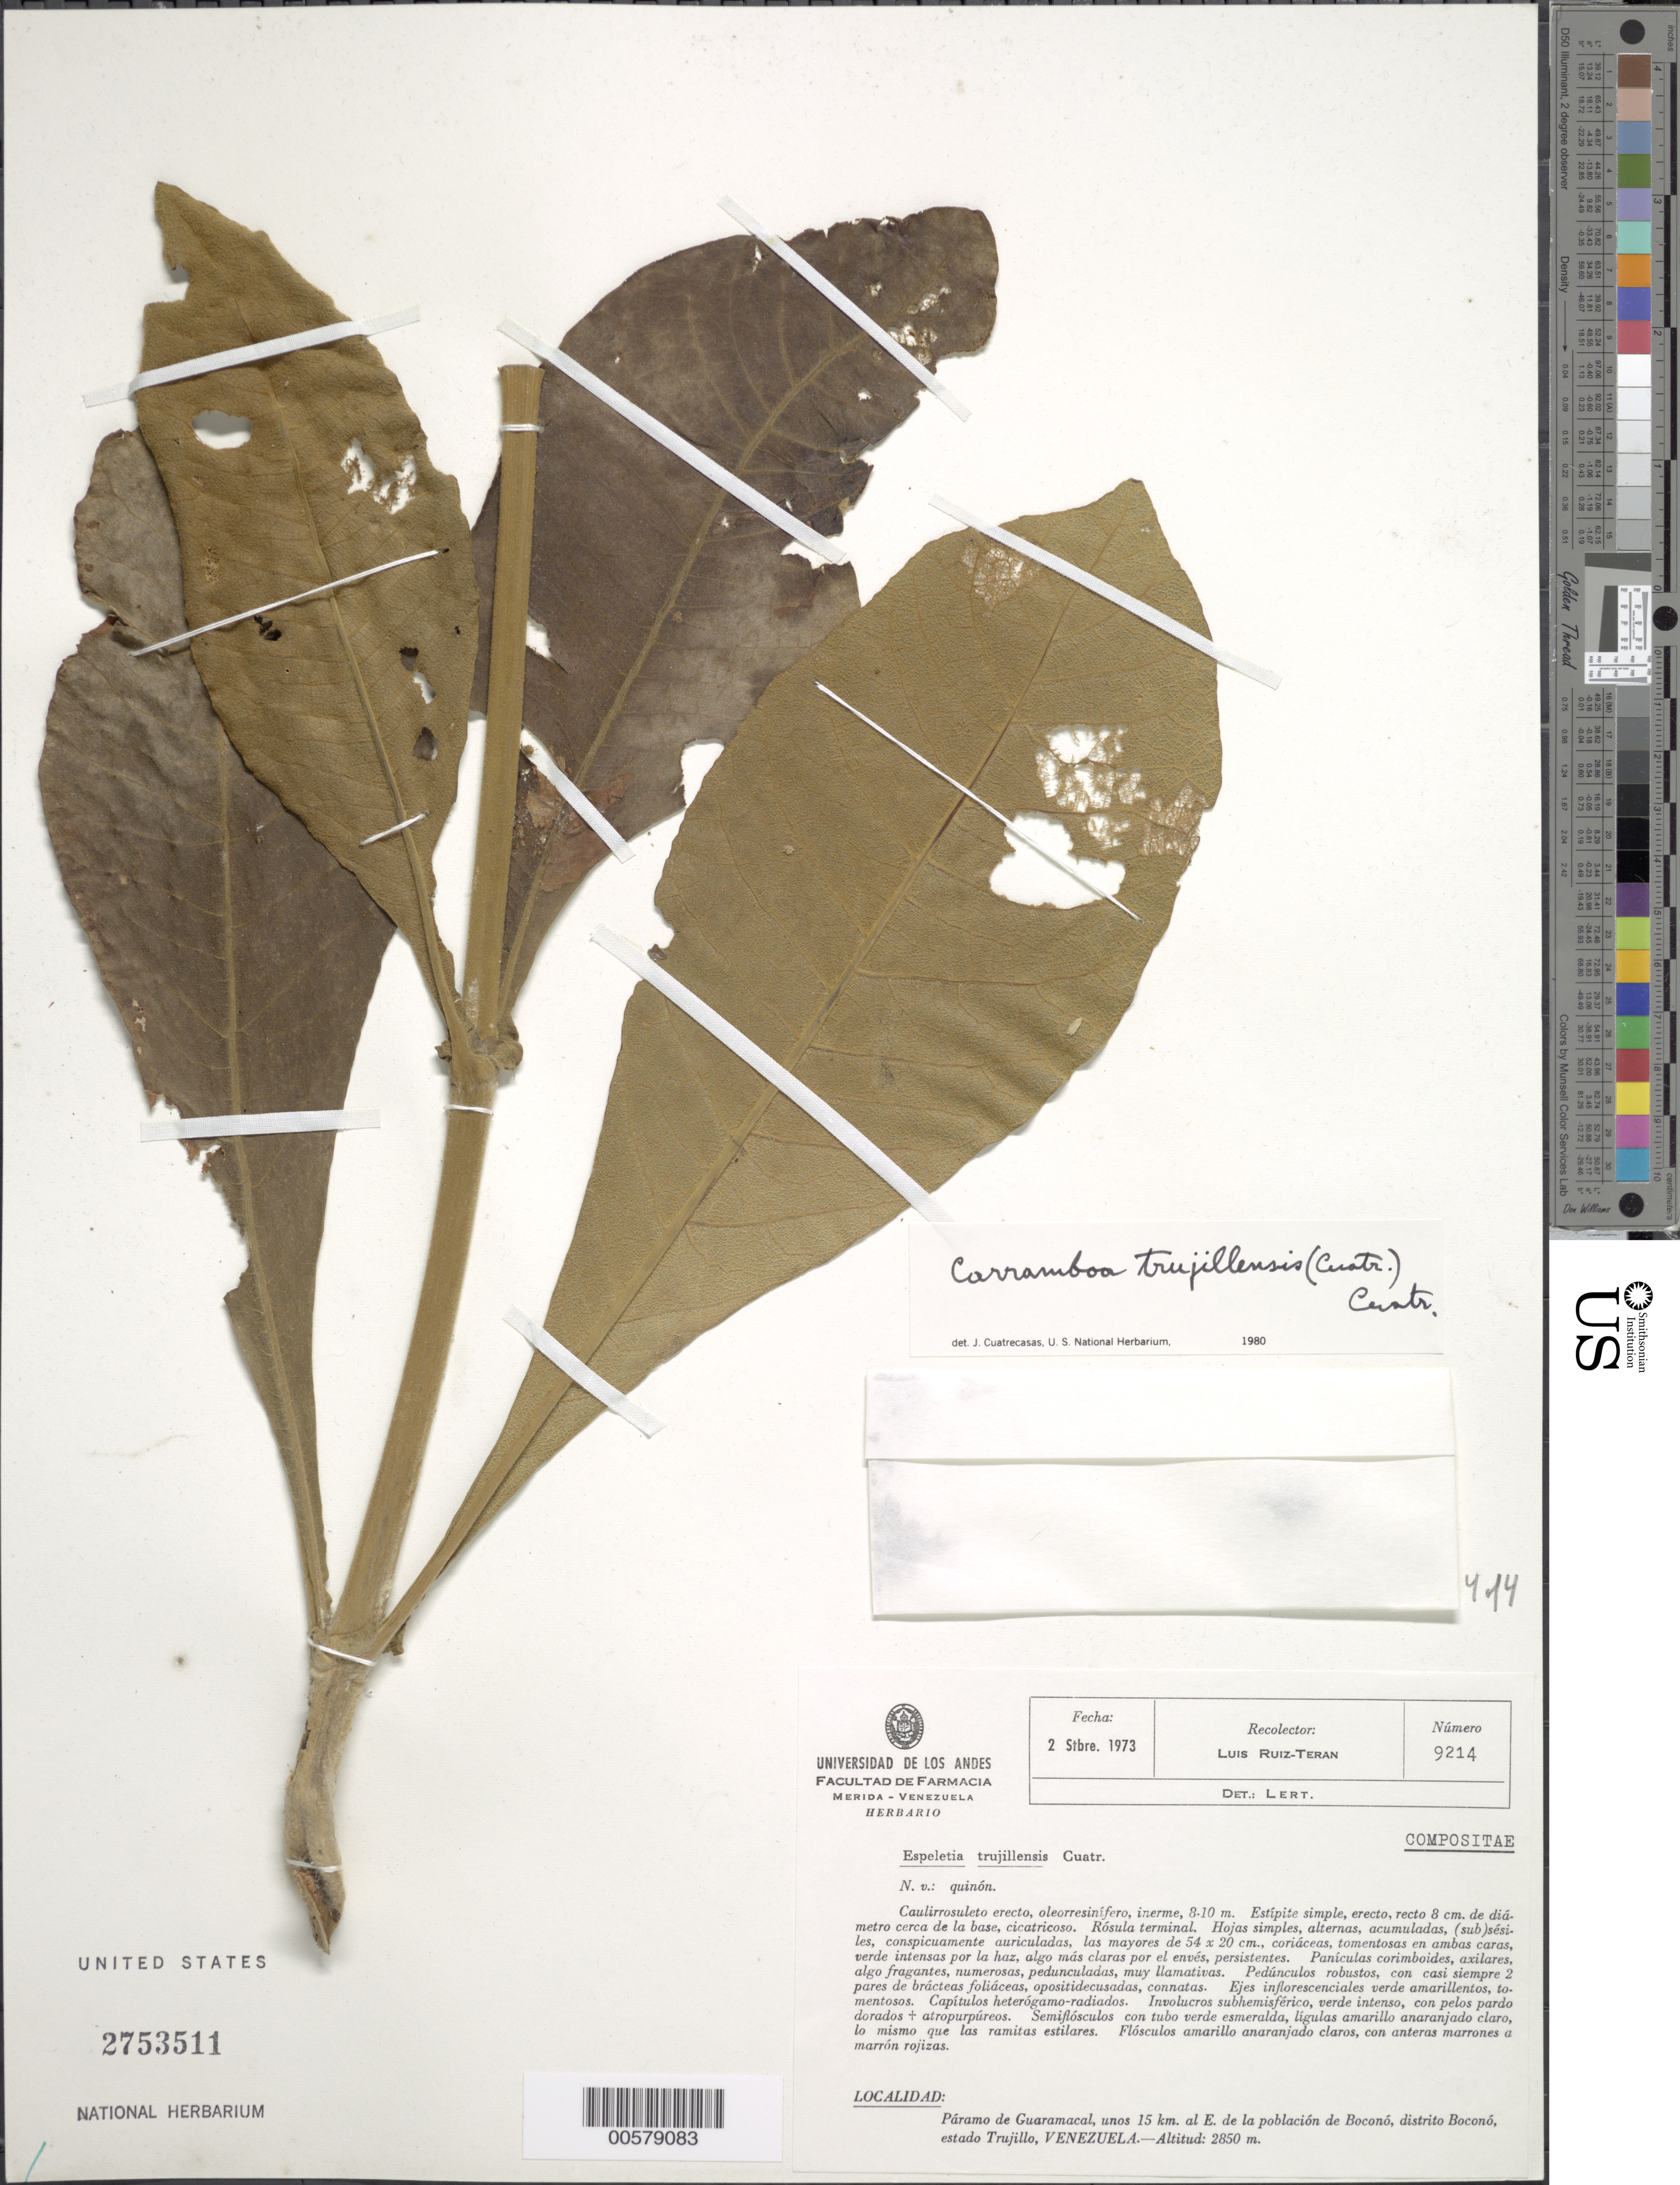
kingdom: Plantae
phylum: Tracheophyta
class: Magnoliopsida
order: Asterales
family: Asteraceae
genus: Carramboa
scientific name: Carramboa trujillensis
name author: (Cuatrec.) Cuatrec.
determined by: Cuatrecasas, J.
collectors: L. E. Ruíz-Terán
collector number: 9214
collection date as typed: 02 Sep 1973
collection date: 1973-09-02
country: Venezuela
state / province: Trujillo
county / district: Boconó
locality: Páramo de Guaramacal, 15 km E de Boconó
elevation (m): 2850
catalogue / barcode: US 2753511